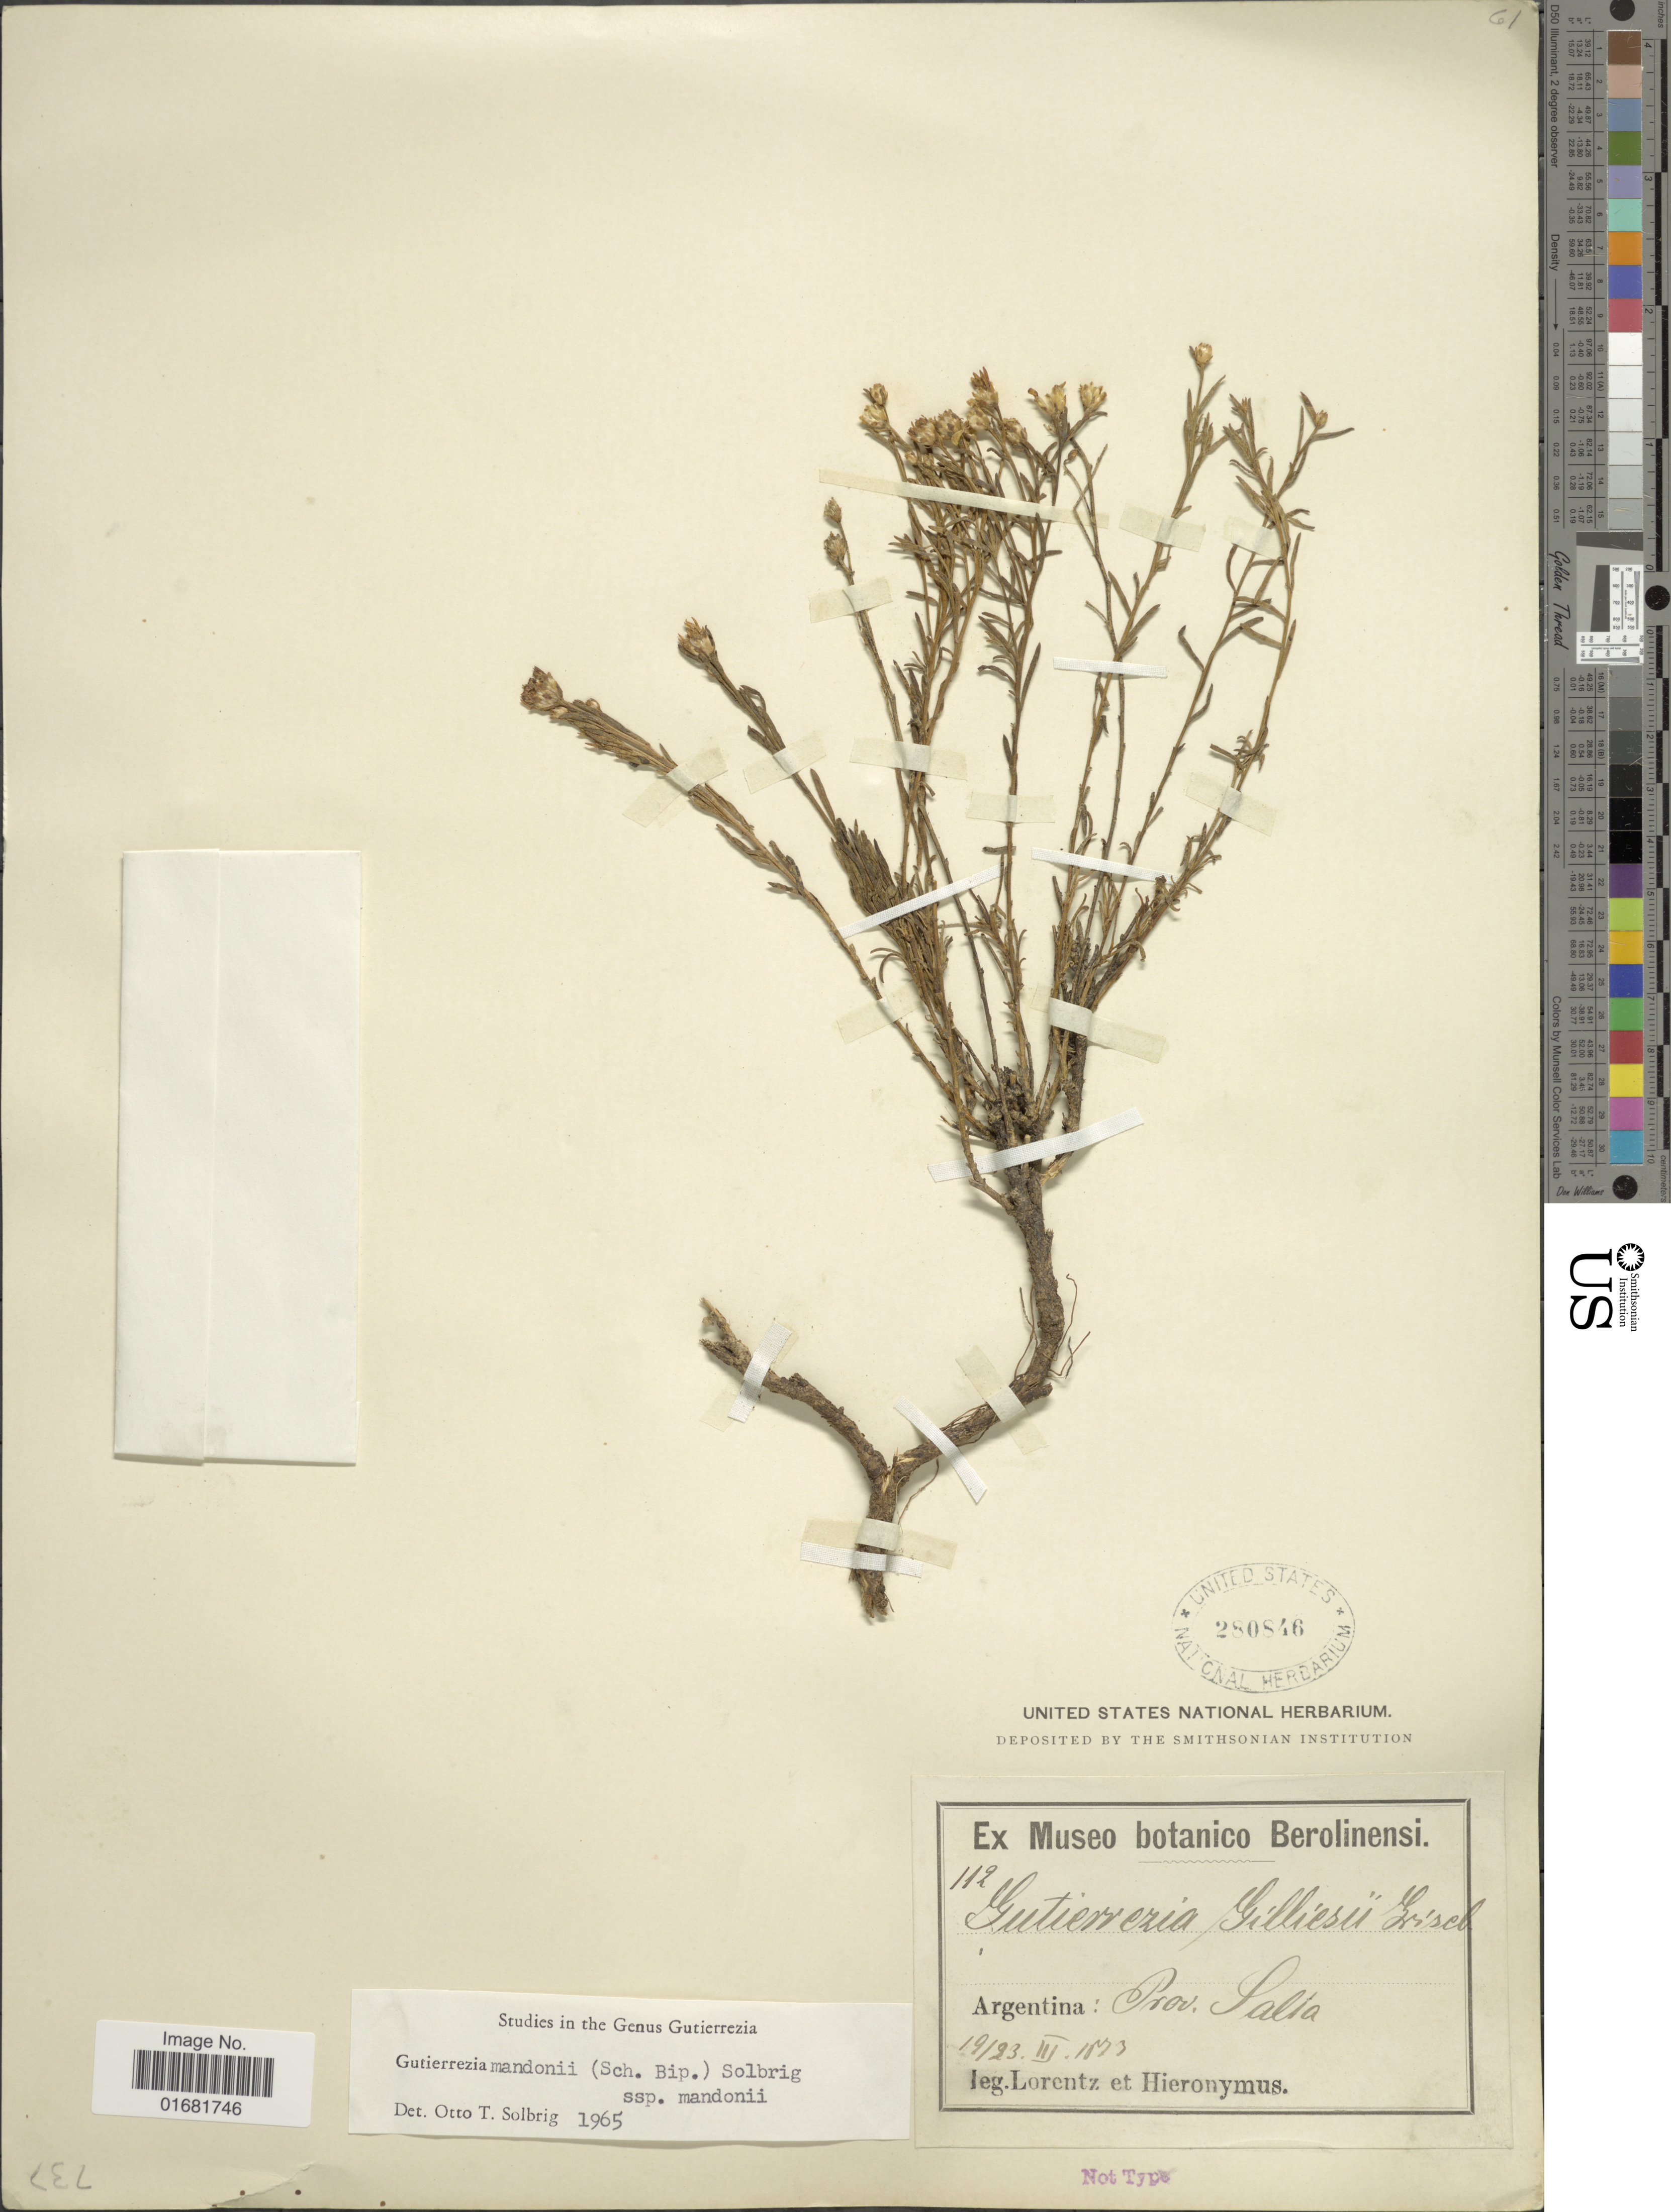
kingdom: Plantae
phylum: Tracheophyta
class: Magnoliopsida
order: Asterales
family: Asteraceae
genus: Gutierrezia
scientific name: Gutierrezia mandonii subsp. mandonii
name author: (Sch. Bip.) Solbrig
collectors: -. Lorentz & -. Hieronymus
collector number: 112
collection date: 1873-03-19/1873-03-23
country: Argentina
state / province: Salta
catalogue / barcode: US 280846